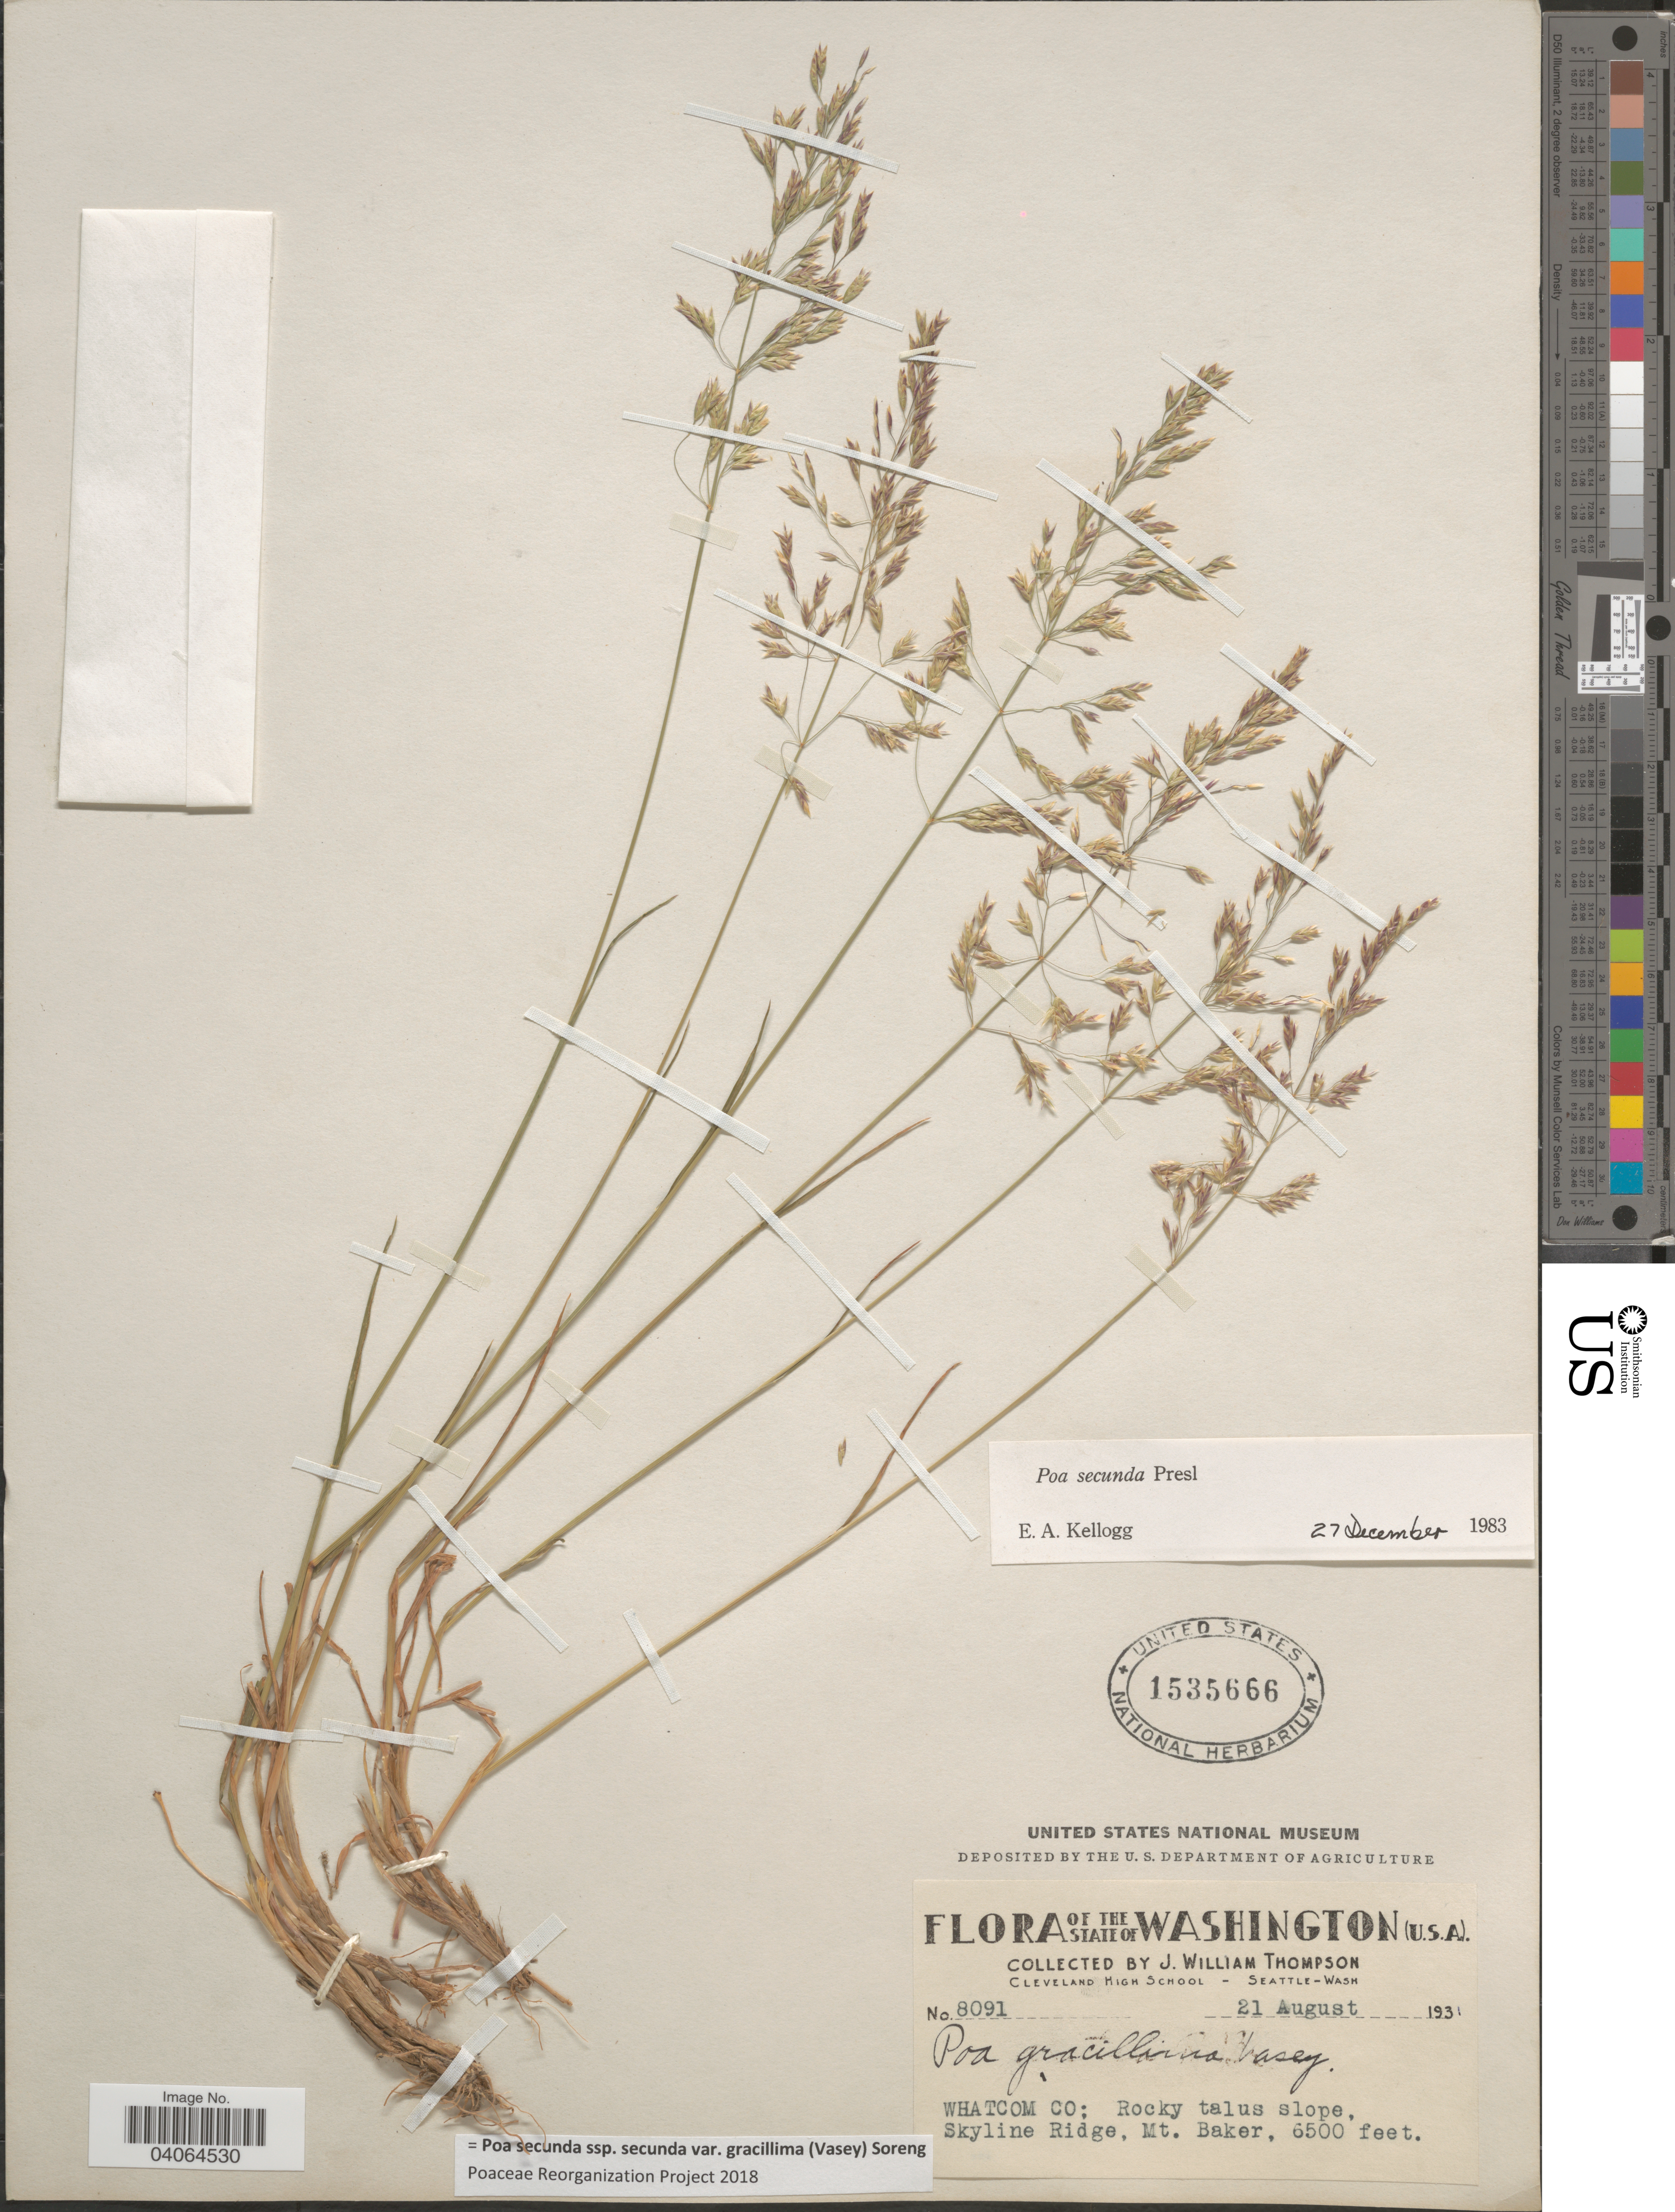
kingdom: Plantae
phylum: Tracheophyta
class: Liliopsida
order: Poales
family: Poaceae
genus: Poa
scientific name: Poa secunda subsp. secunda var. gracillima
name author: (Vasey) Soreng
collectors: J. W. Thompson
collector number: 8091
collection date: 1931-08-21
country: United States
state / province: Washington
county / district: Whitman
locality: Whatcom Co; Rocky talus slope, Skyline Ridge, Mt. Baker.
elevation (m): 1981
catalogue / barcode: US 1535666